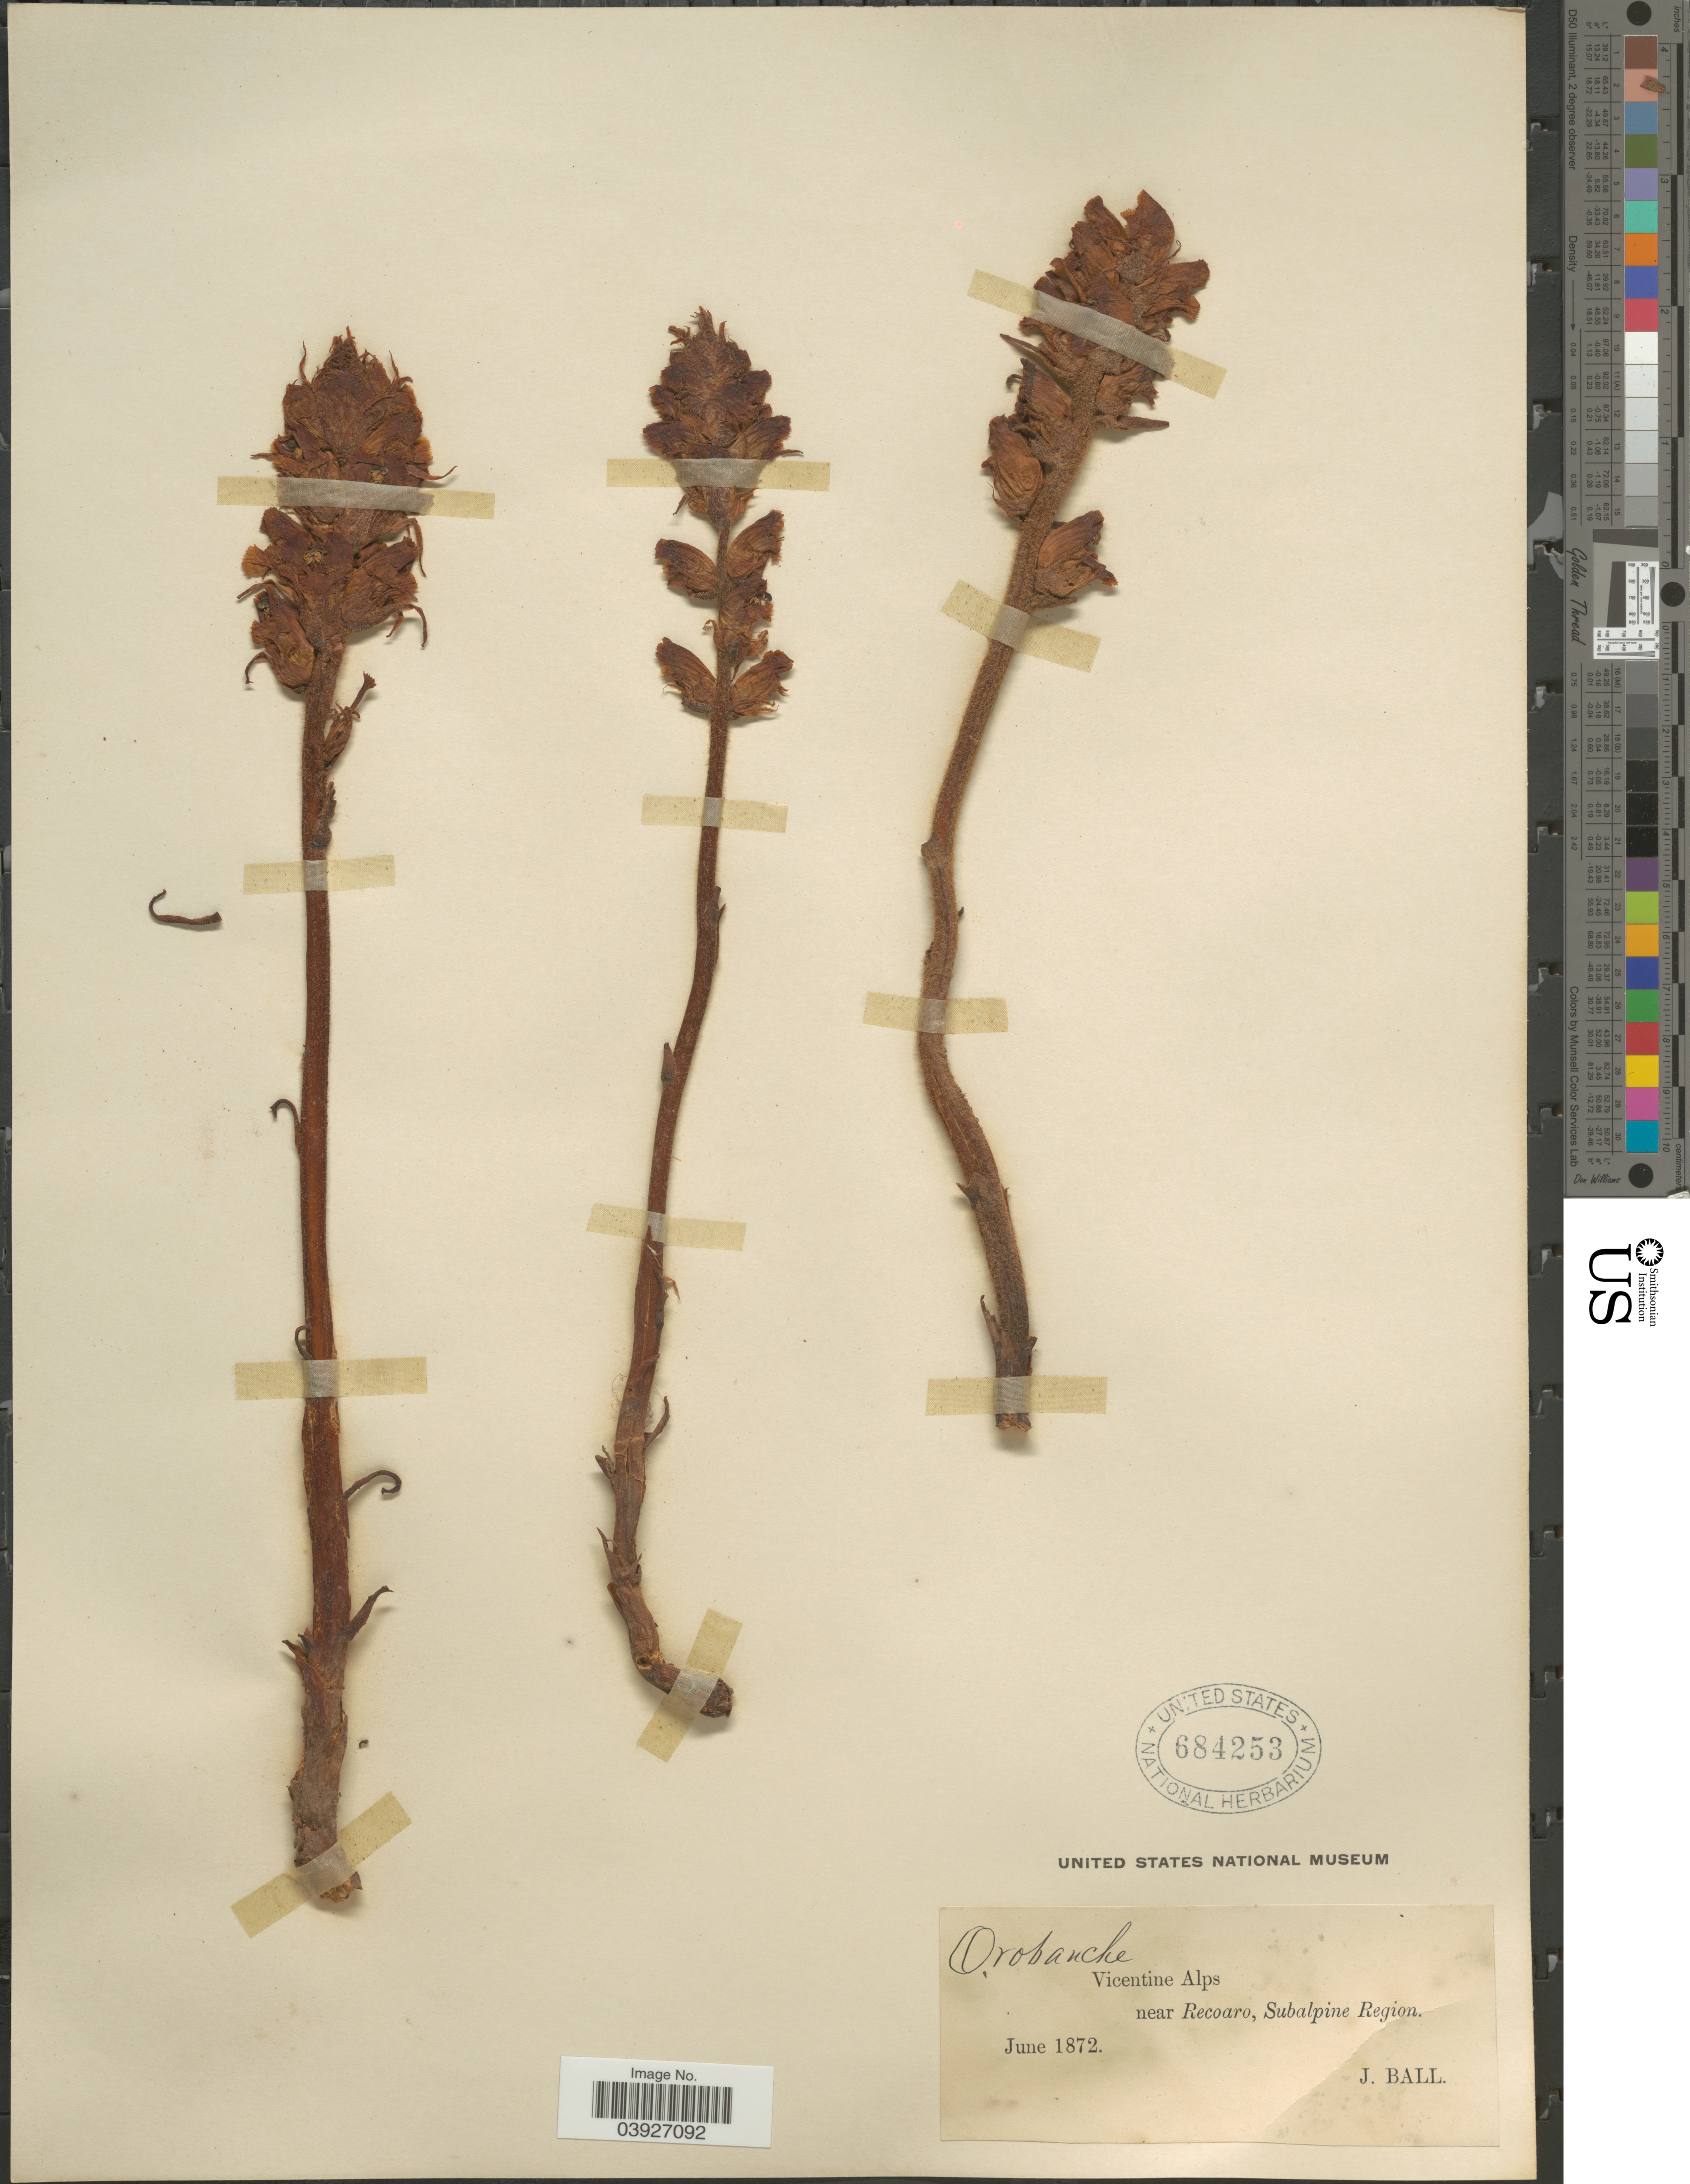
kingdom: Plantae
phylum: Tracheophyta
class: Magnoliopsida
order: Lamiales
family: Orobanchaceae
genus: Epifagus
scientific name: Epifagus sp.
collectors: J. Ball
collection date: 1872-06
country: Italy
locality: Vicente Alps, near Recoaro, Subalpine Region.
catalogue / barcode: US 684253